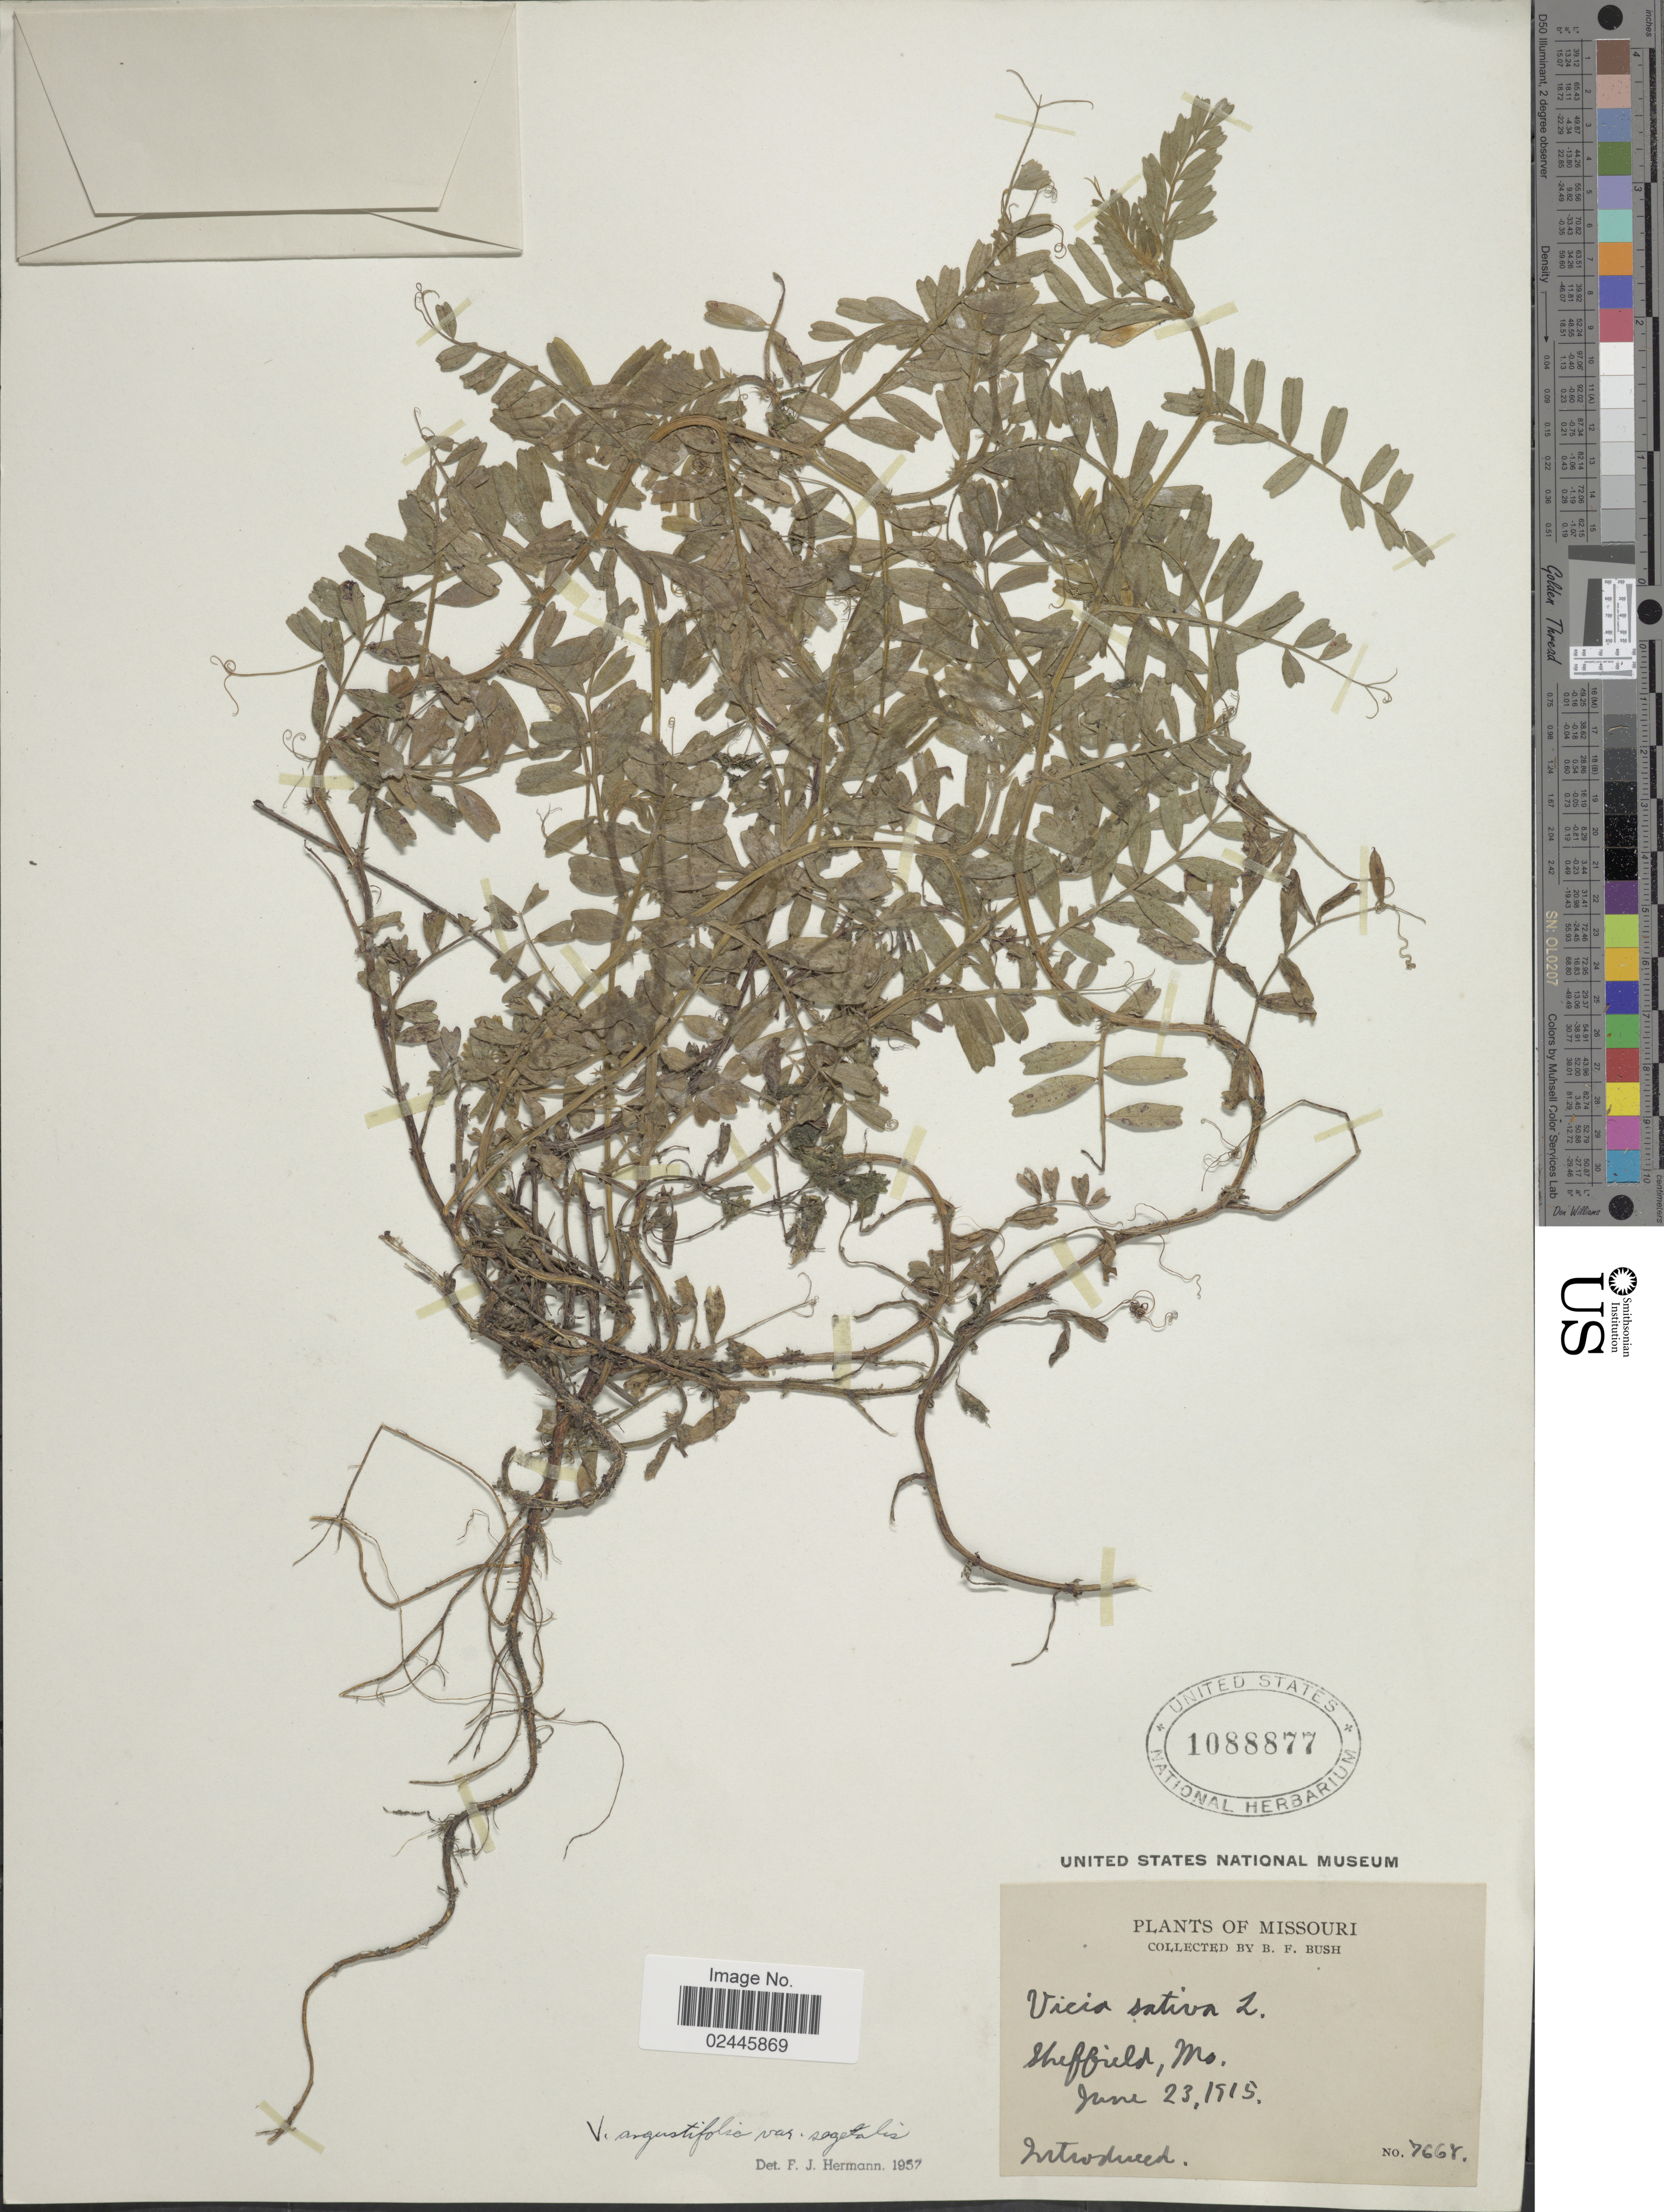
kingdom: Plantae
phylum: Tracheophyta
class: Magnoliopsida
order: Fabales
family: Fabaceae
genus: Vicia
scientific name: Vicia angustifolia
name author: L.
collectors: B. F. Bush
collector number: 7668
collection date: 1915-06-23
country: United States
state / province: Missouri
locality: Missouri, Sheffield, Mo. Introduced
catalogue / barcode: US 1088877